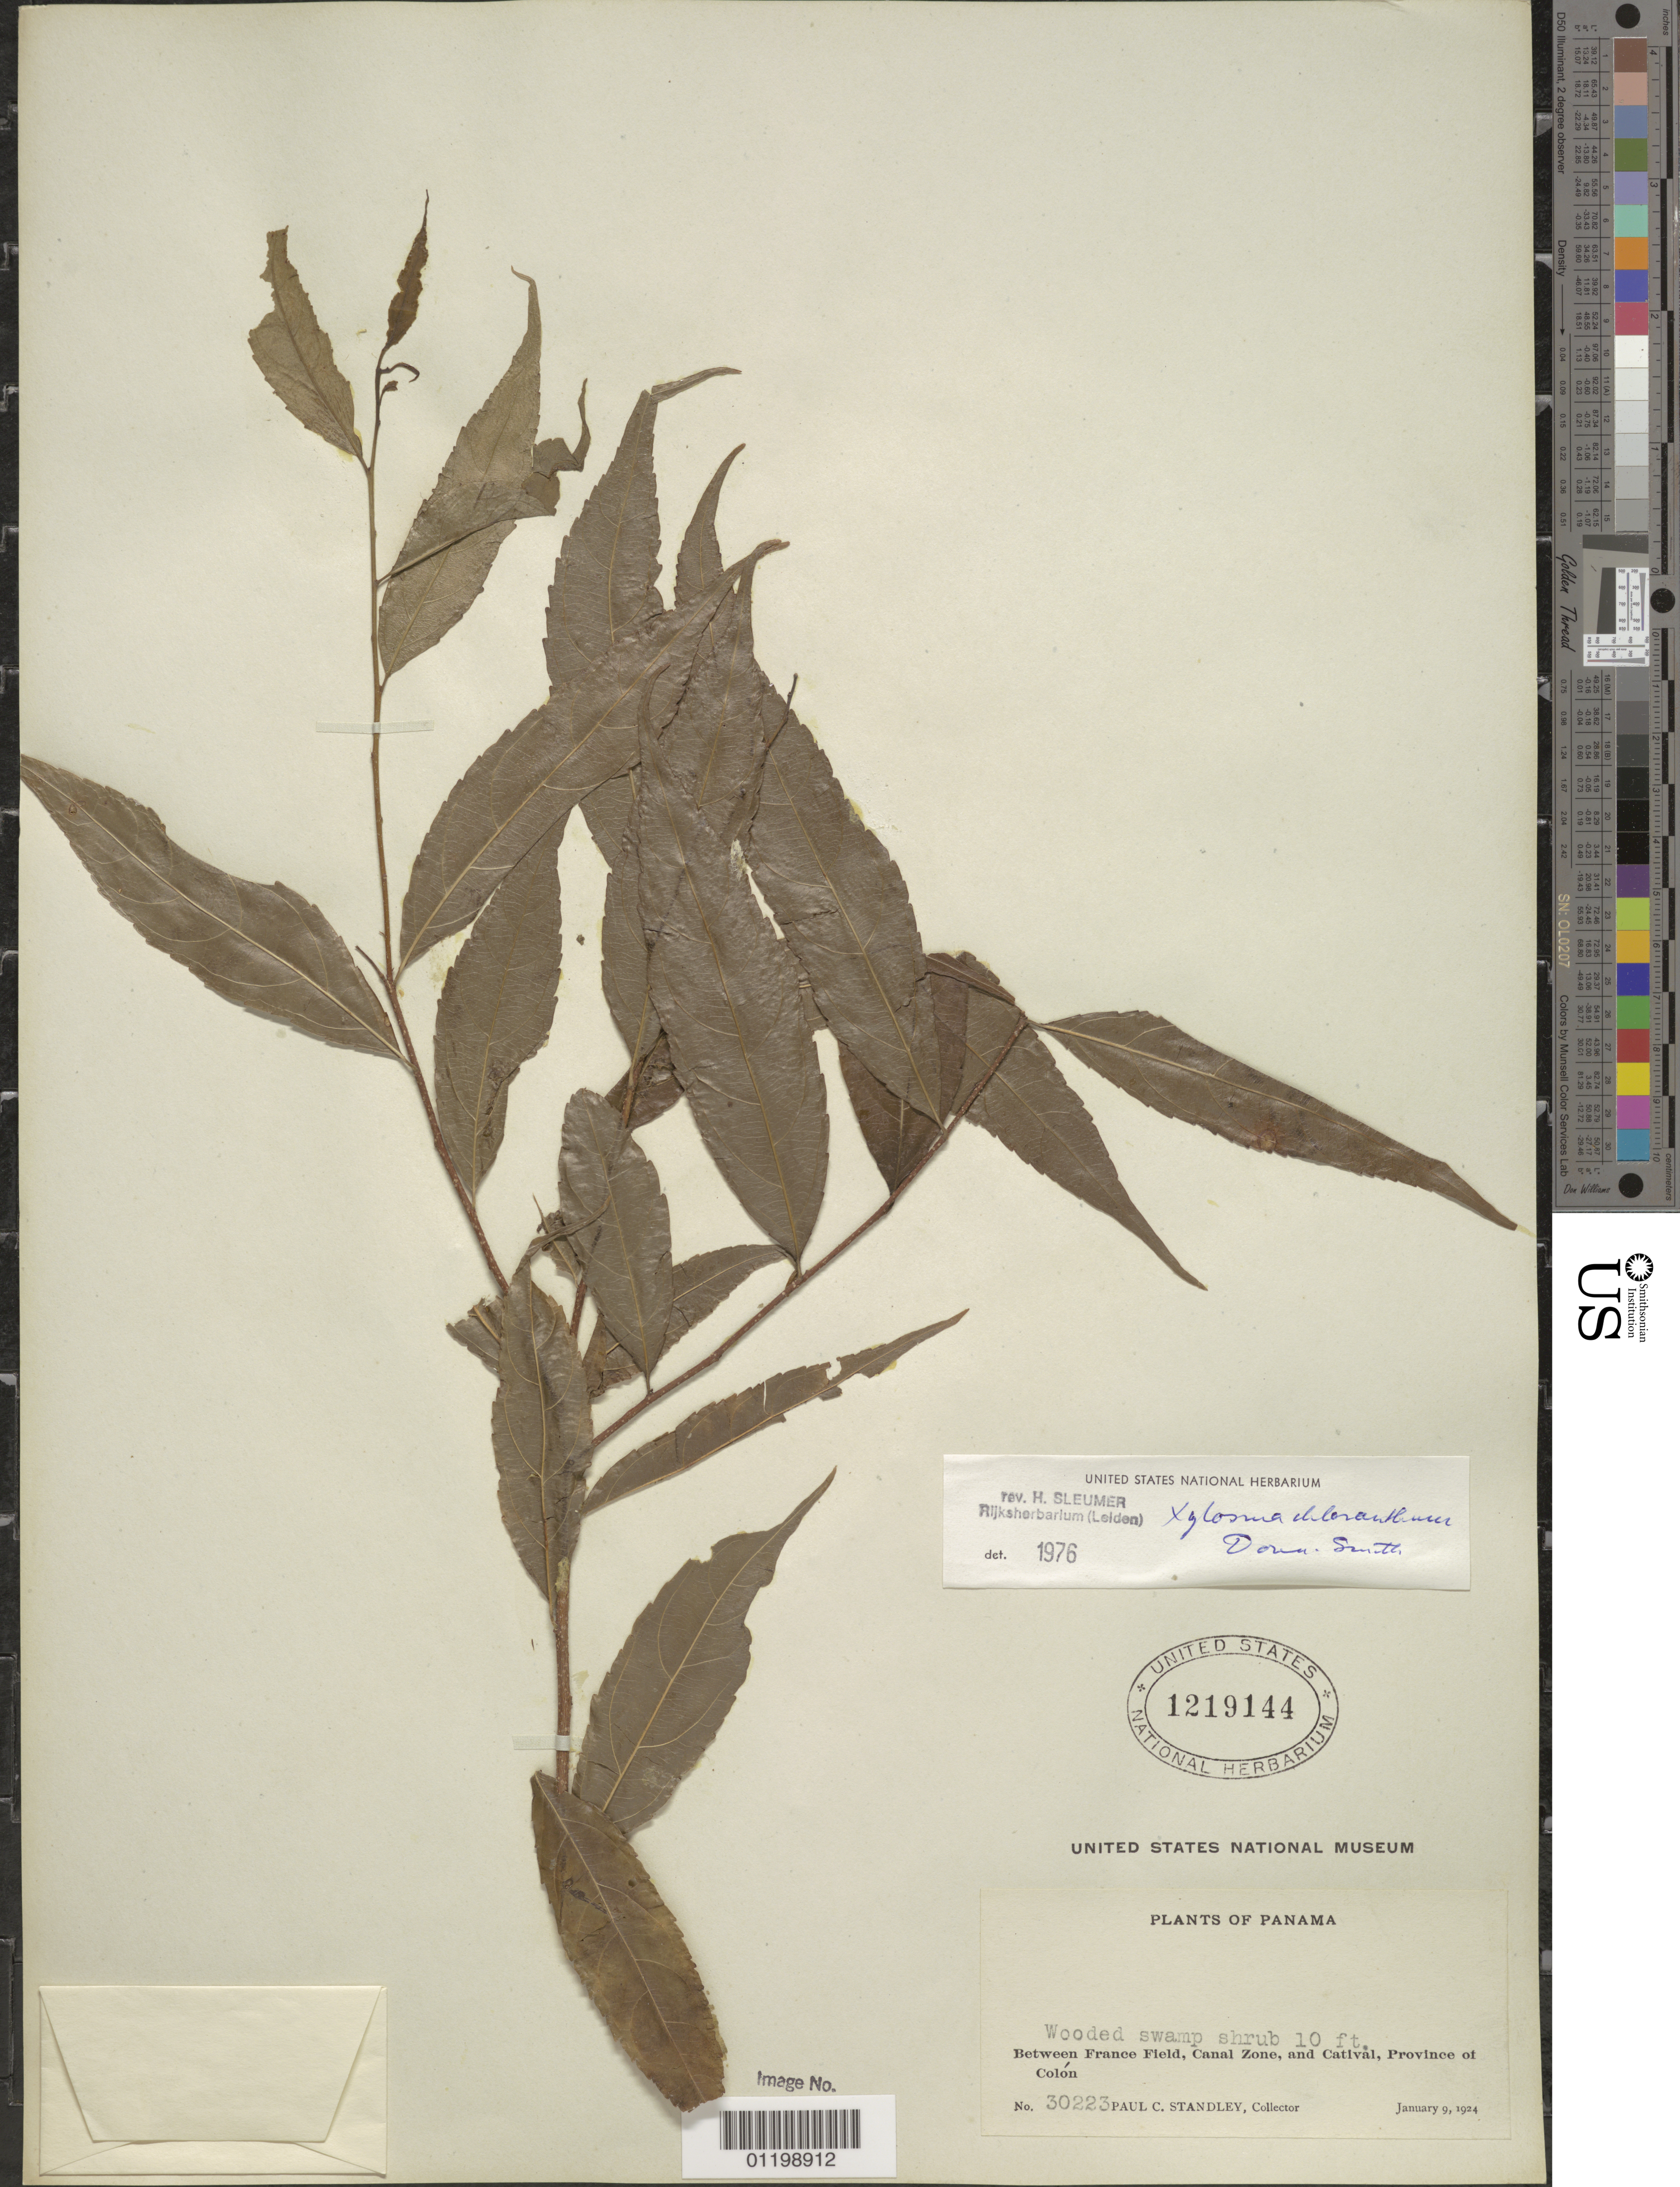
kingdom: Plantae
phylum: Tracheophyta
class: Magnoliopsida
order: Malpighiales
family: Salicaceae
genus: Xylosma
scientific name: Xylosma chlorantha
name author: Donn. Sm.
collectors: P. C. Standley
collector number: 30223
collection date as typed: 09 Jan 1924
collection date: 1924-01-09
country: Panama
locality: Between France Field, Canal Zone, and Catival, Province of Colón.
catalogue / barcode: US 1219144